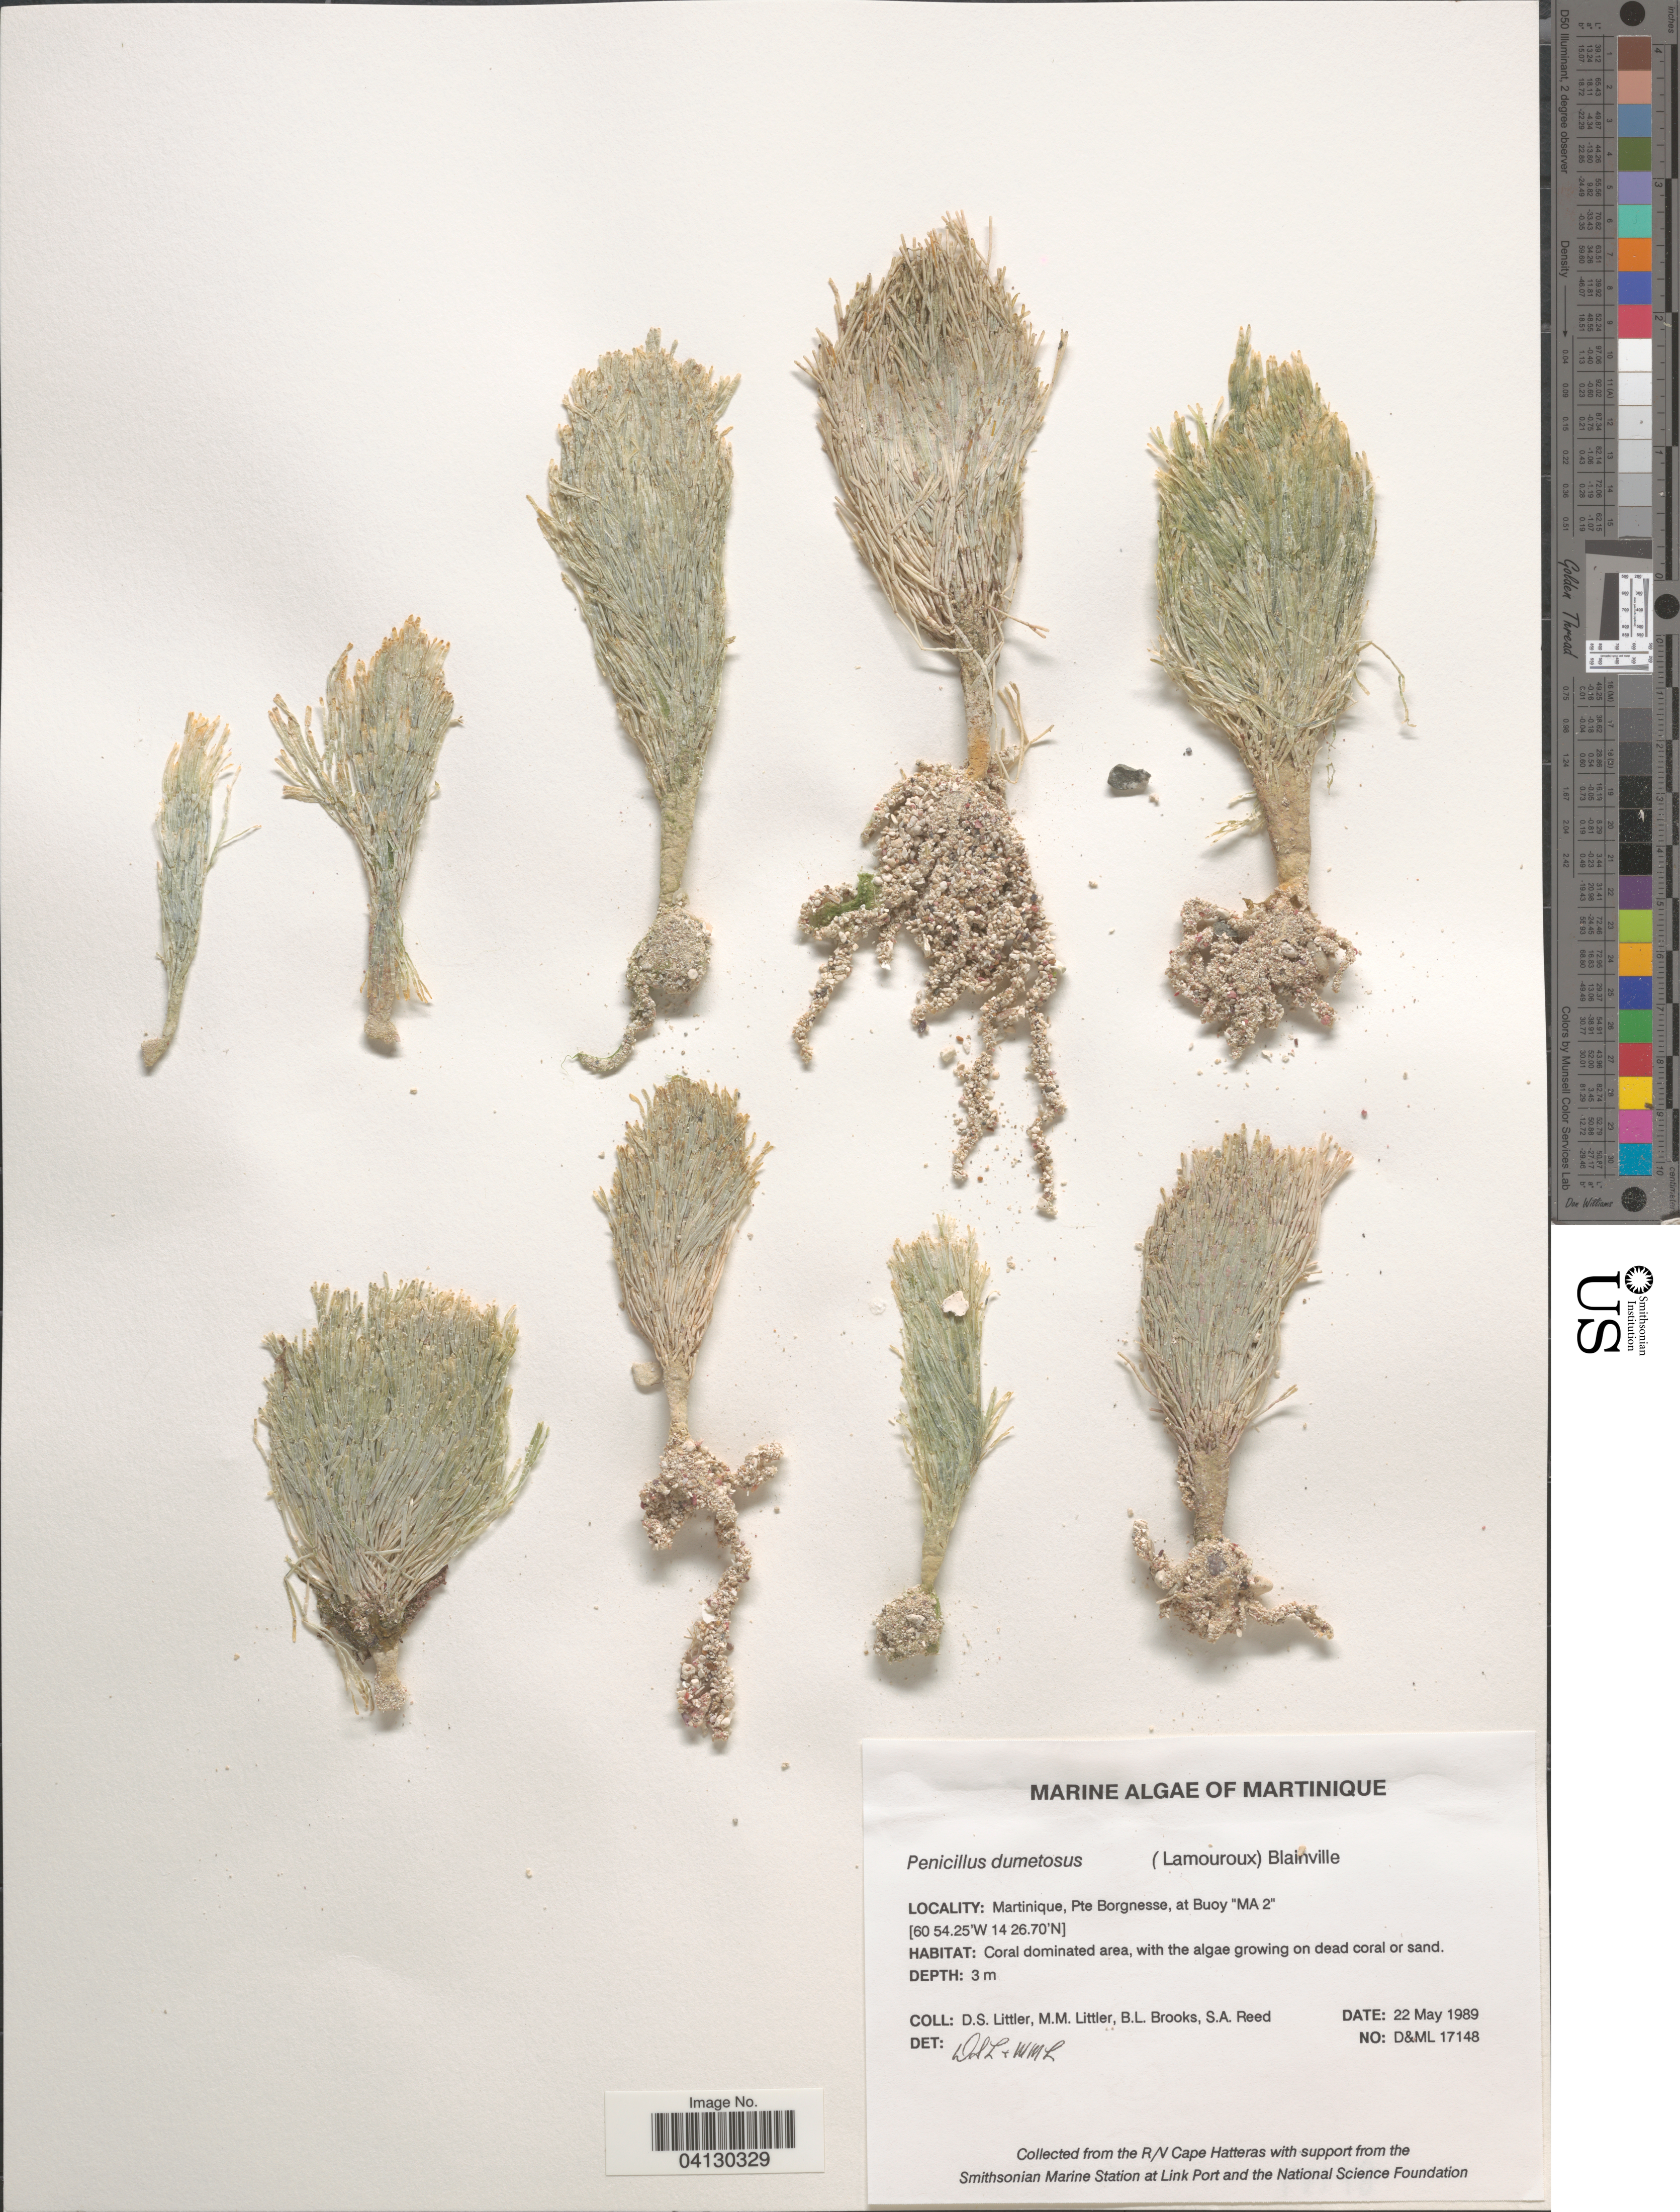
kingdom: Plantae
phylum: Chlorophyta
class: Ulvophyceae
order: Bryopsidales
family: Udoteaceae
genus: Penicillus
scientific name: Penicillus dumetosus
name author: (J.V.Lamouroux) Blainville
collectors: D. S. Littler, B. Brooks & S. Reed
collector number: D&ML17148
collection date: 1989-05-22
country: Martinique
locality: Pte Borgnesse, at Buoy "MA 2".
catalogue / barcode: US 328950